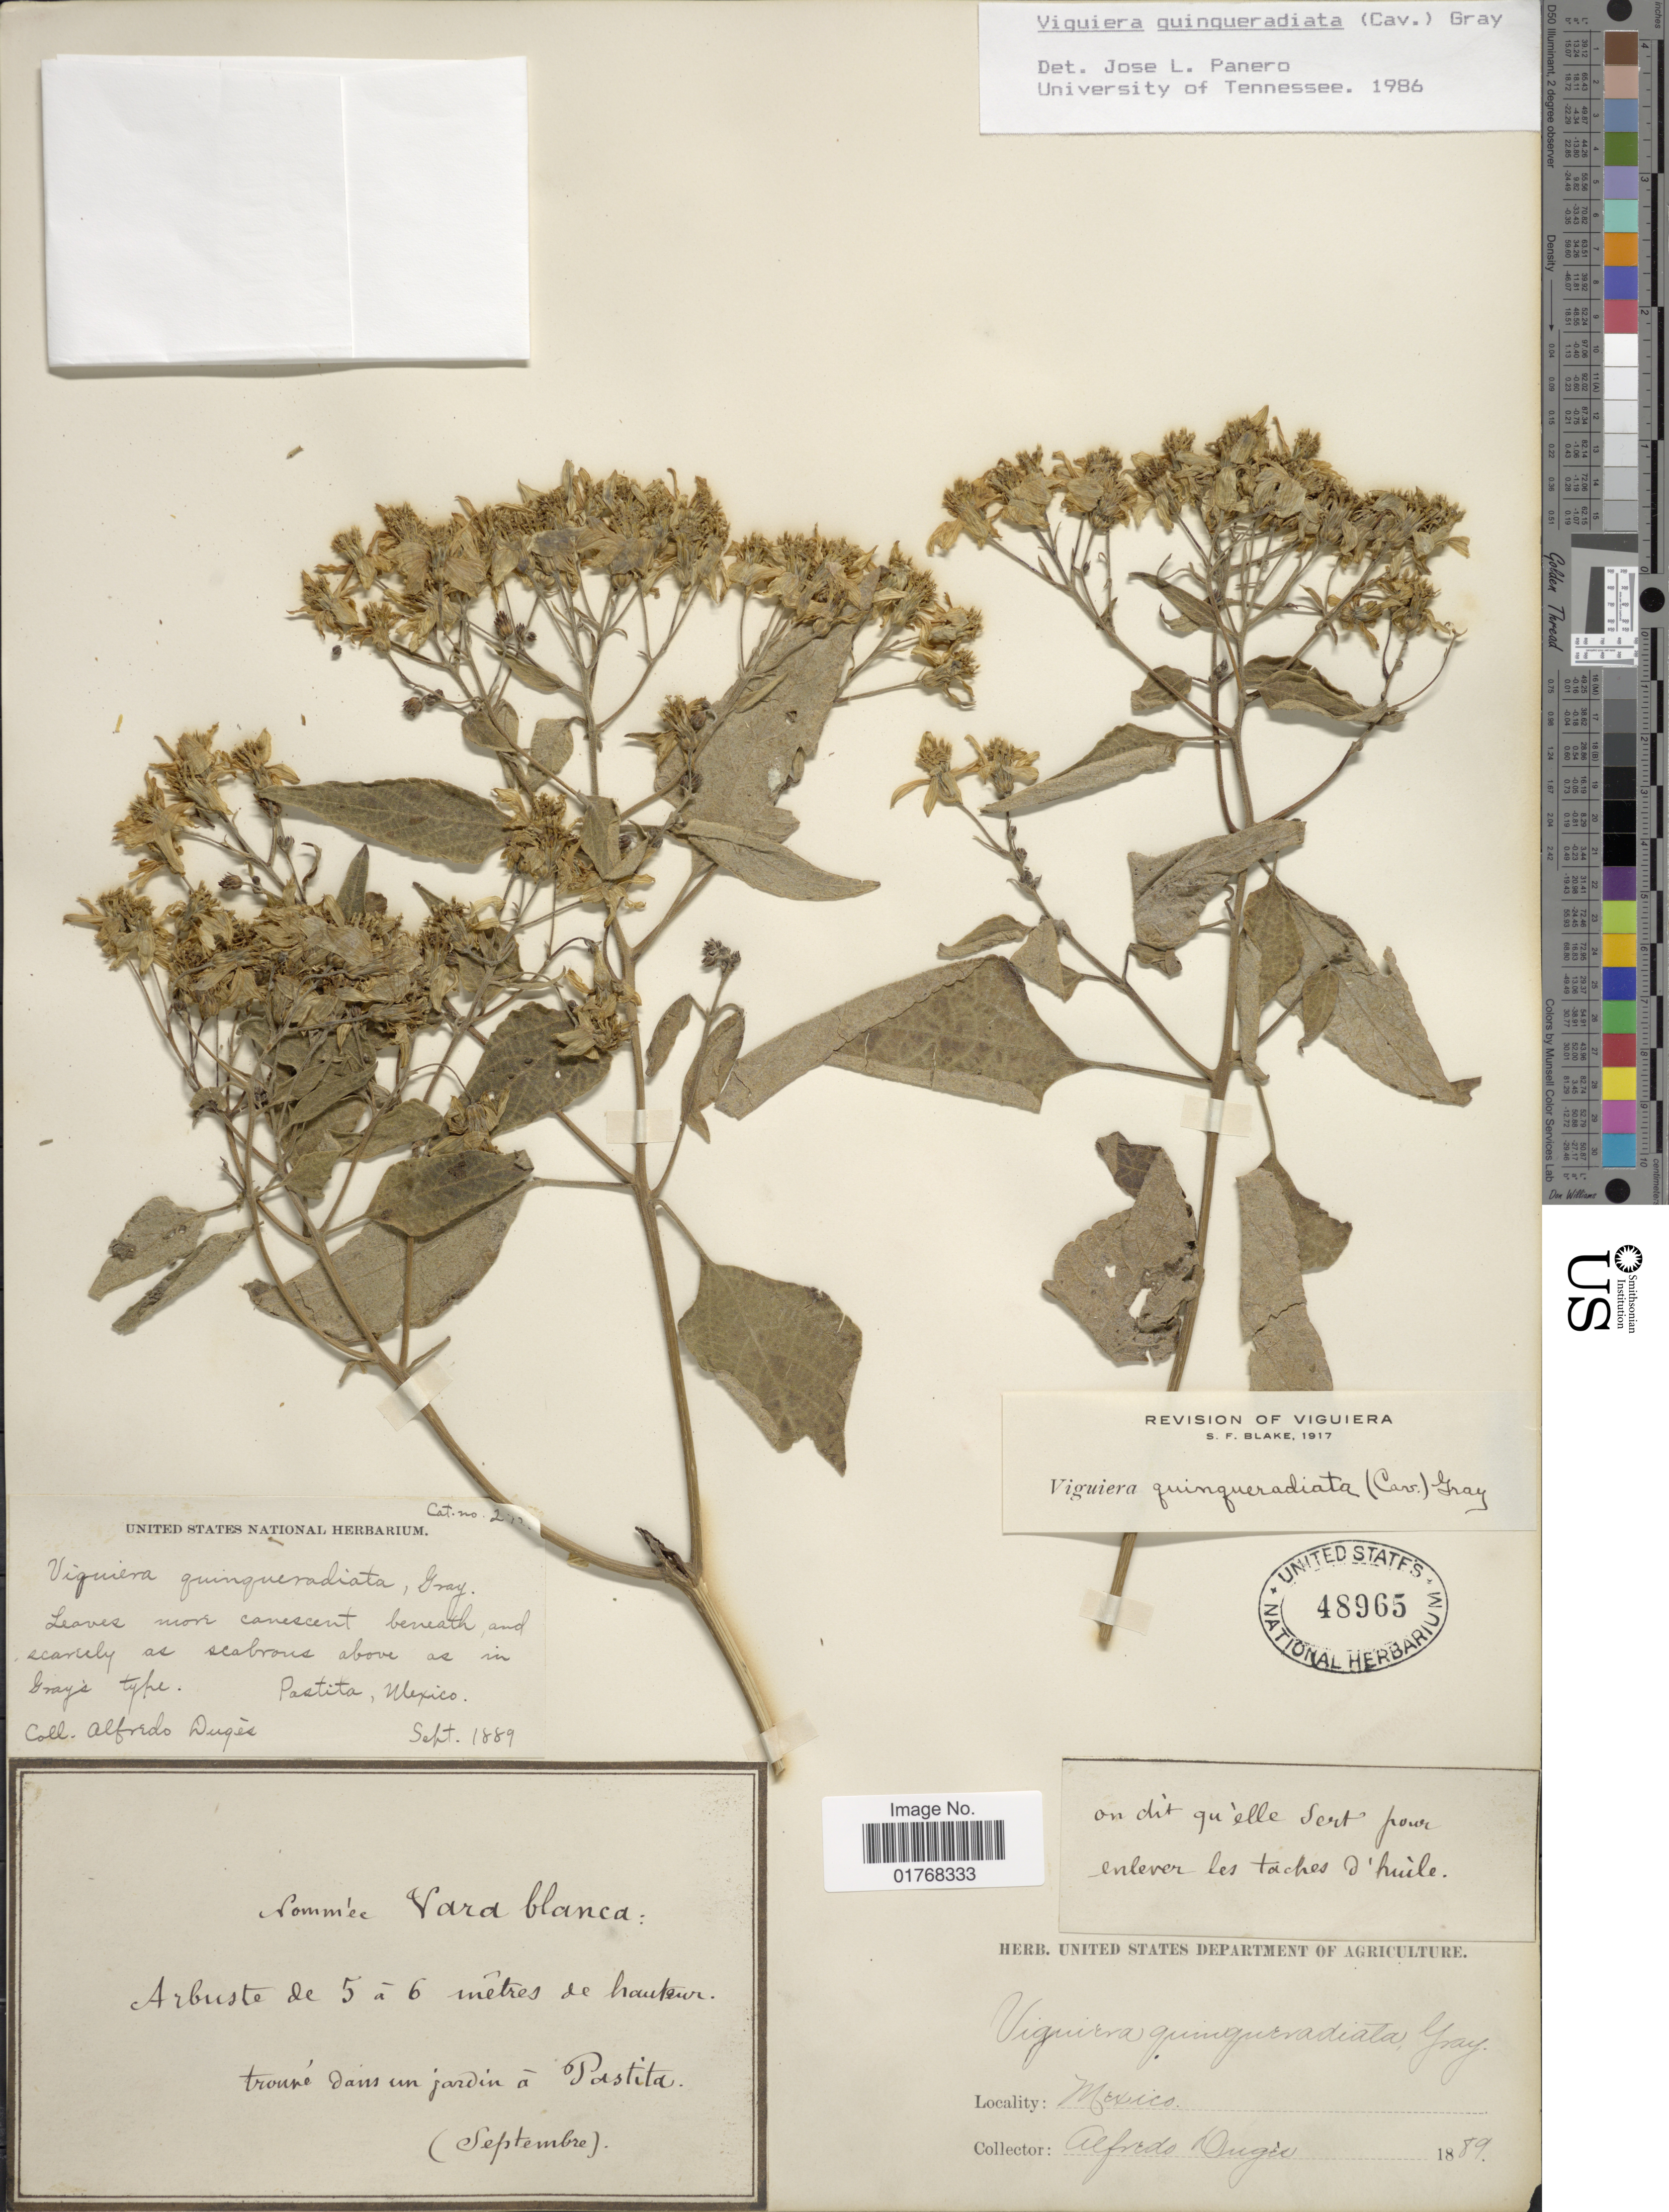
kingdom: Plantae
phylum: Tracheophyta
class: Magnoliopsida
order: Asterales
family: Asteraceae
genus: Viguiera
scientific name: Viguiera quinqueradiata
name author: (Cav.) A. Gray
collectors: A. Dugès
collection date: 1889-09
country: Mexico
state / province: México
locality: Pastita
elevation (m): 5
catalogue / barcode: US 48965